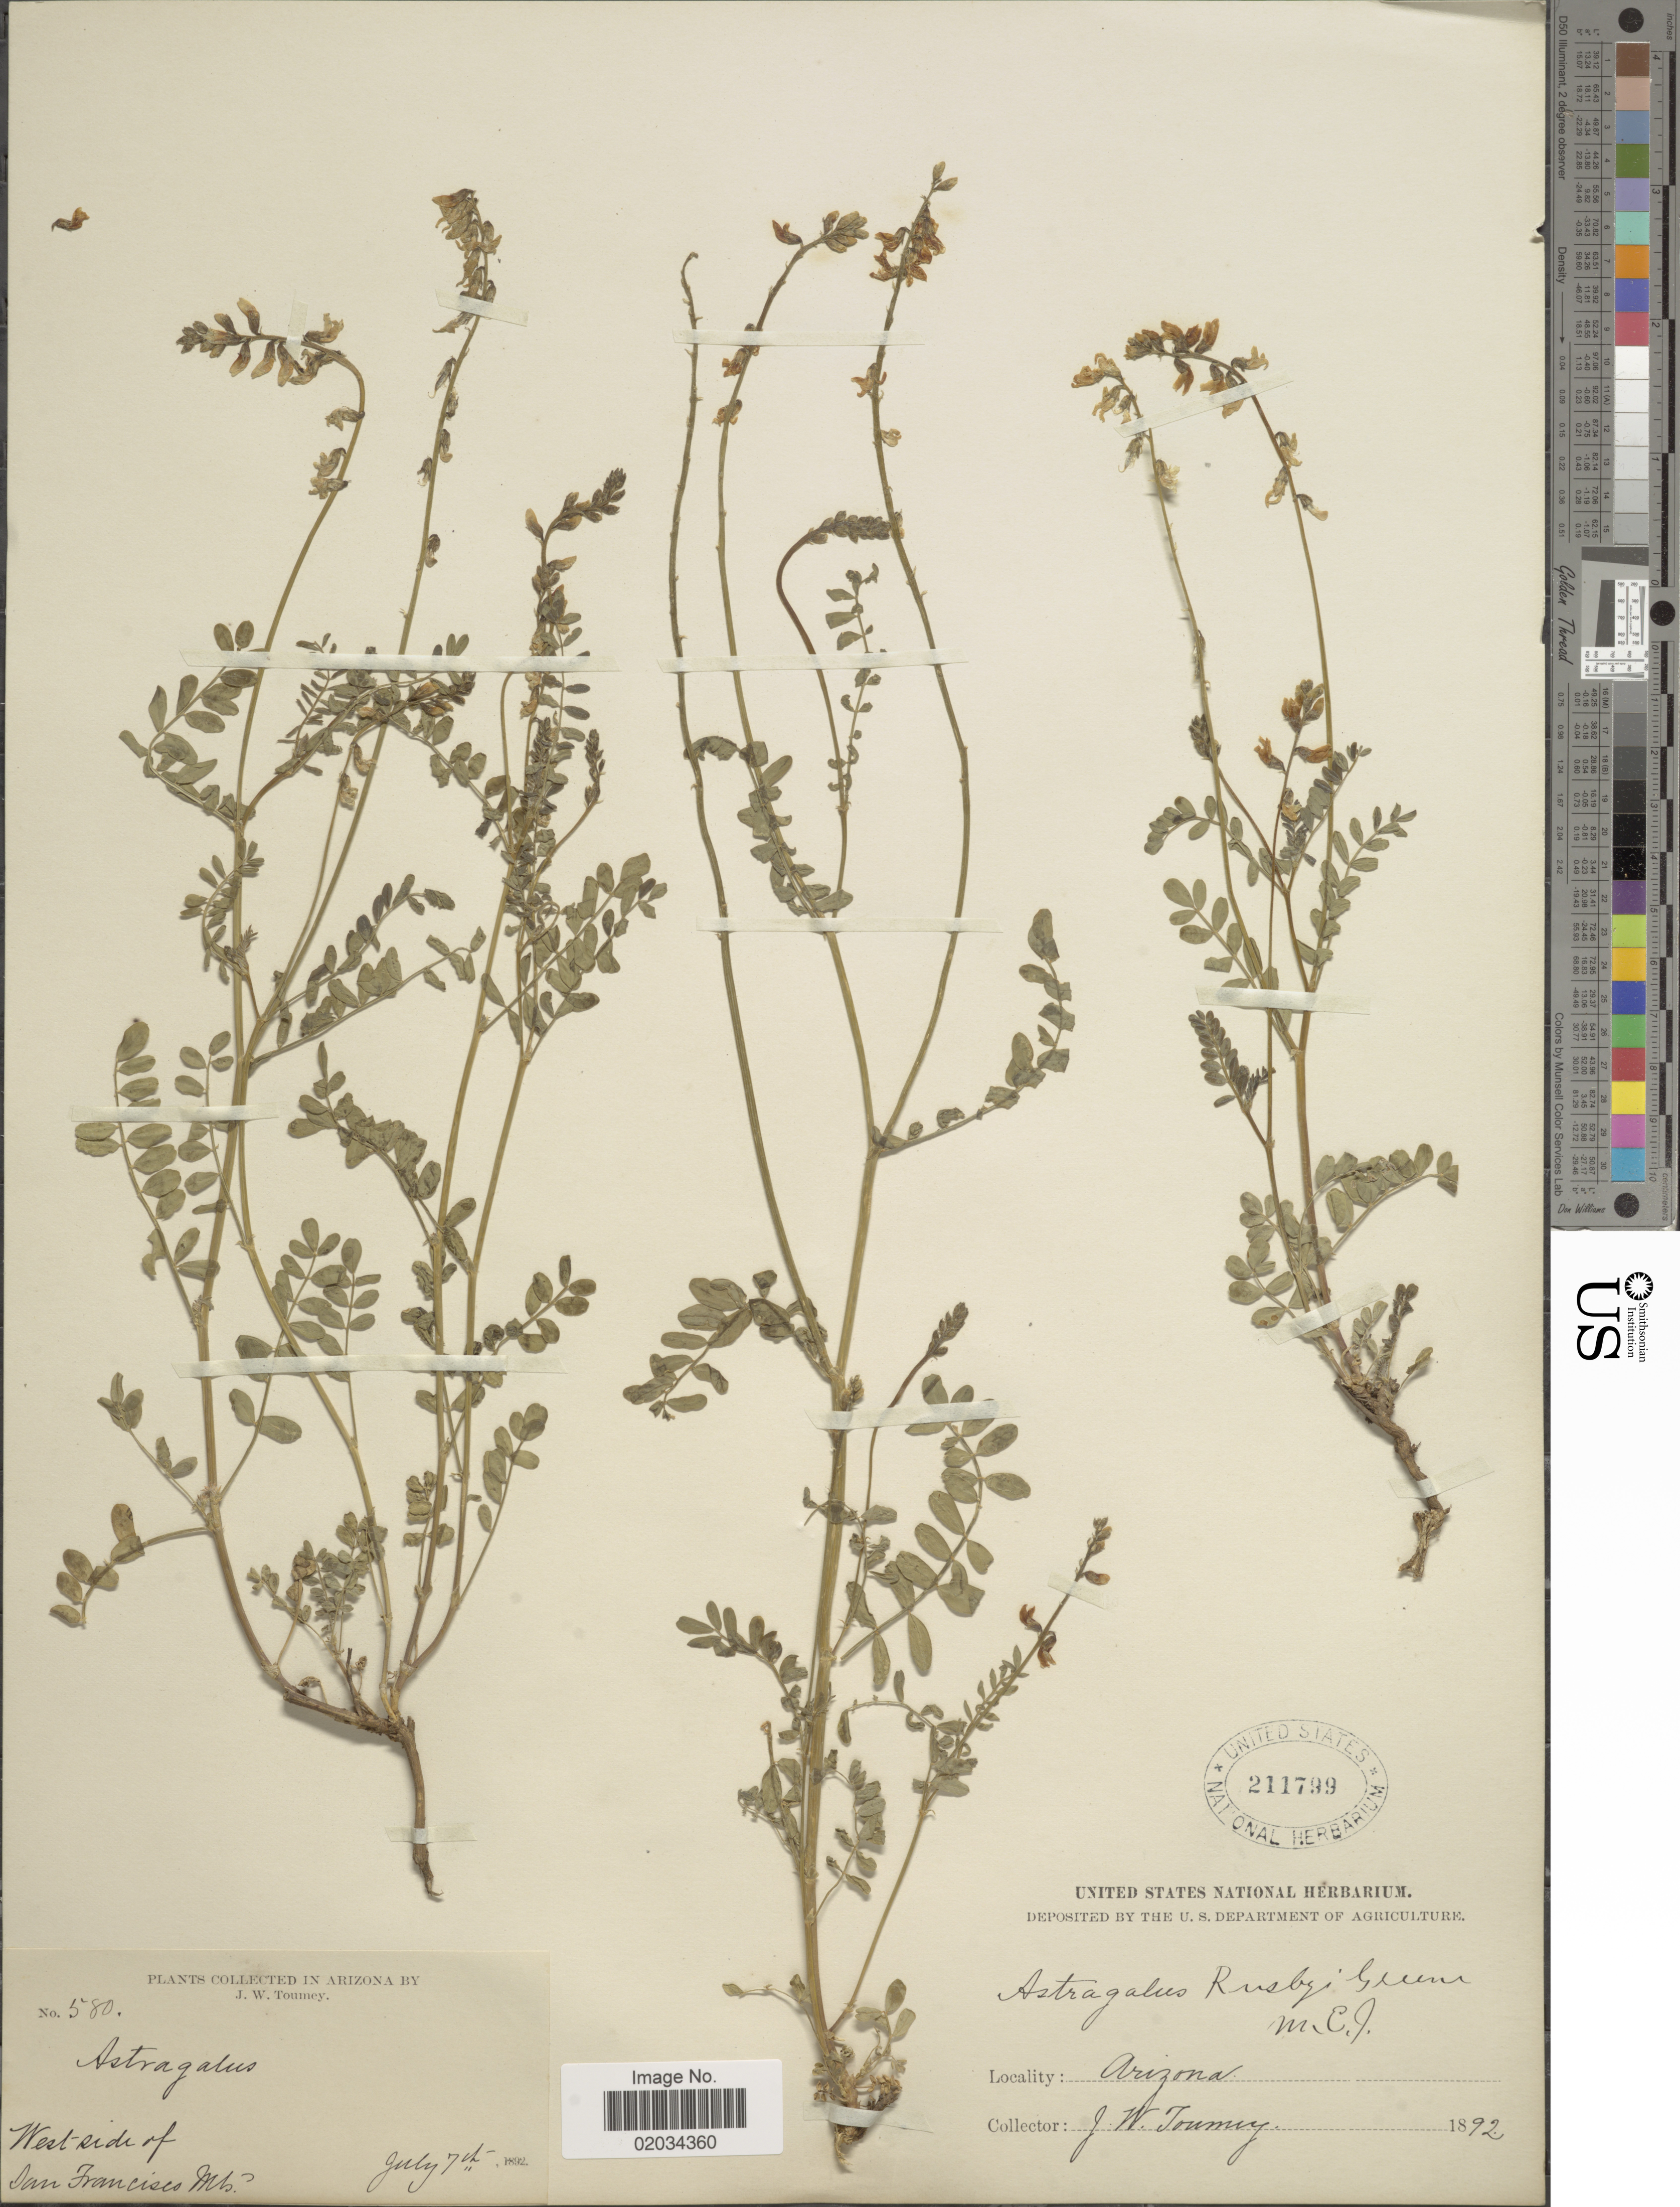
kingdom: Plantae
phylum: Tracheophyta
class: Magnoliopsida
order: Fabales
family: Fabaceae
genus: Astragalus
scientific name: Astragalus rusbyi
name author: Greene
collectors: J. W. Toumey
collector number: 580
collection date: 1892-07-07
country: United States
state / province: Arizona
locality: West side of San Francisco Mts.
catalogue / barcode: US 211799